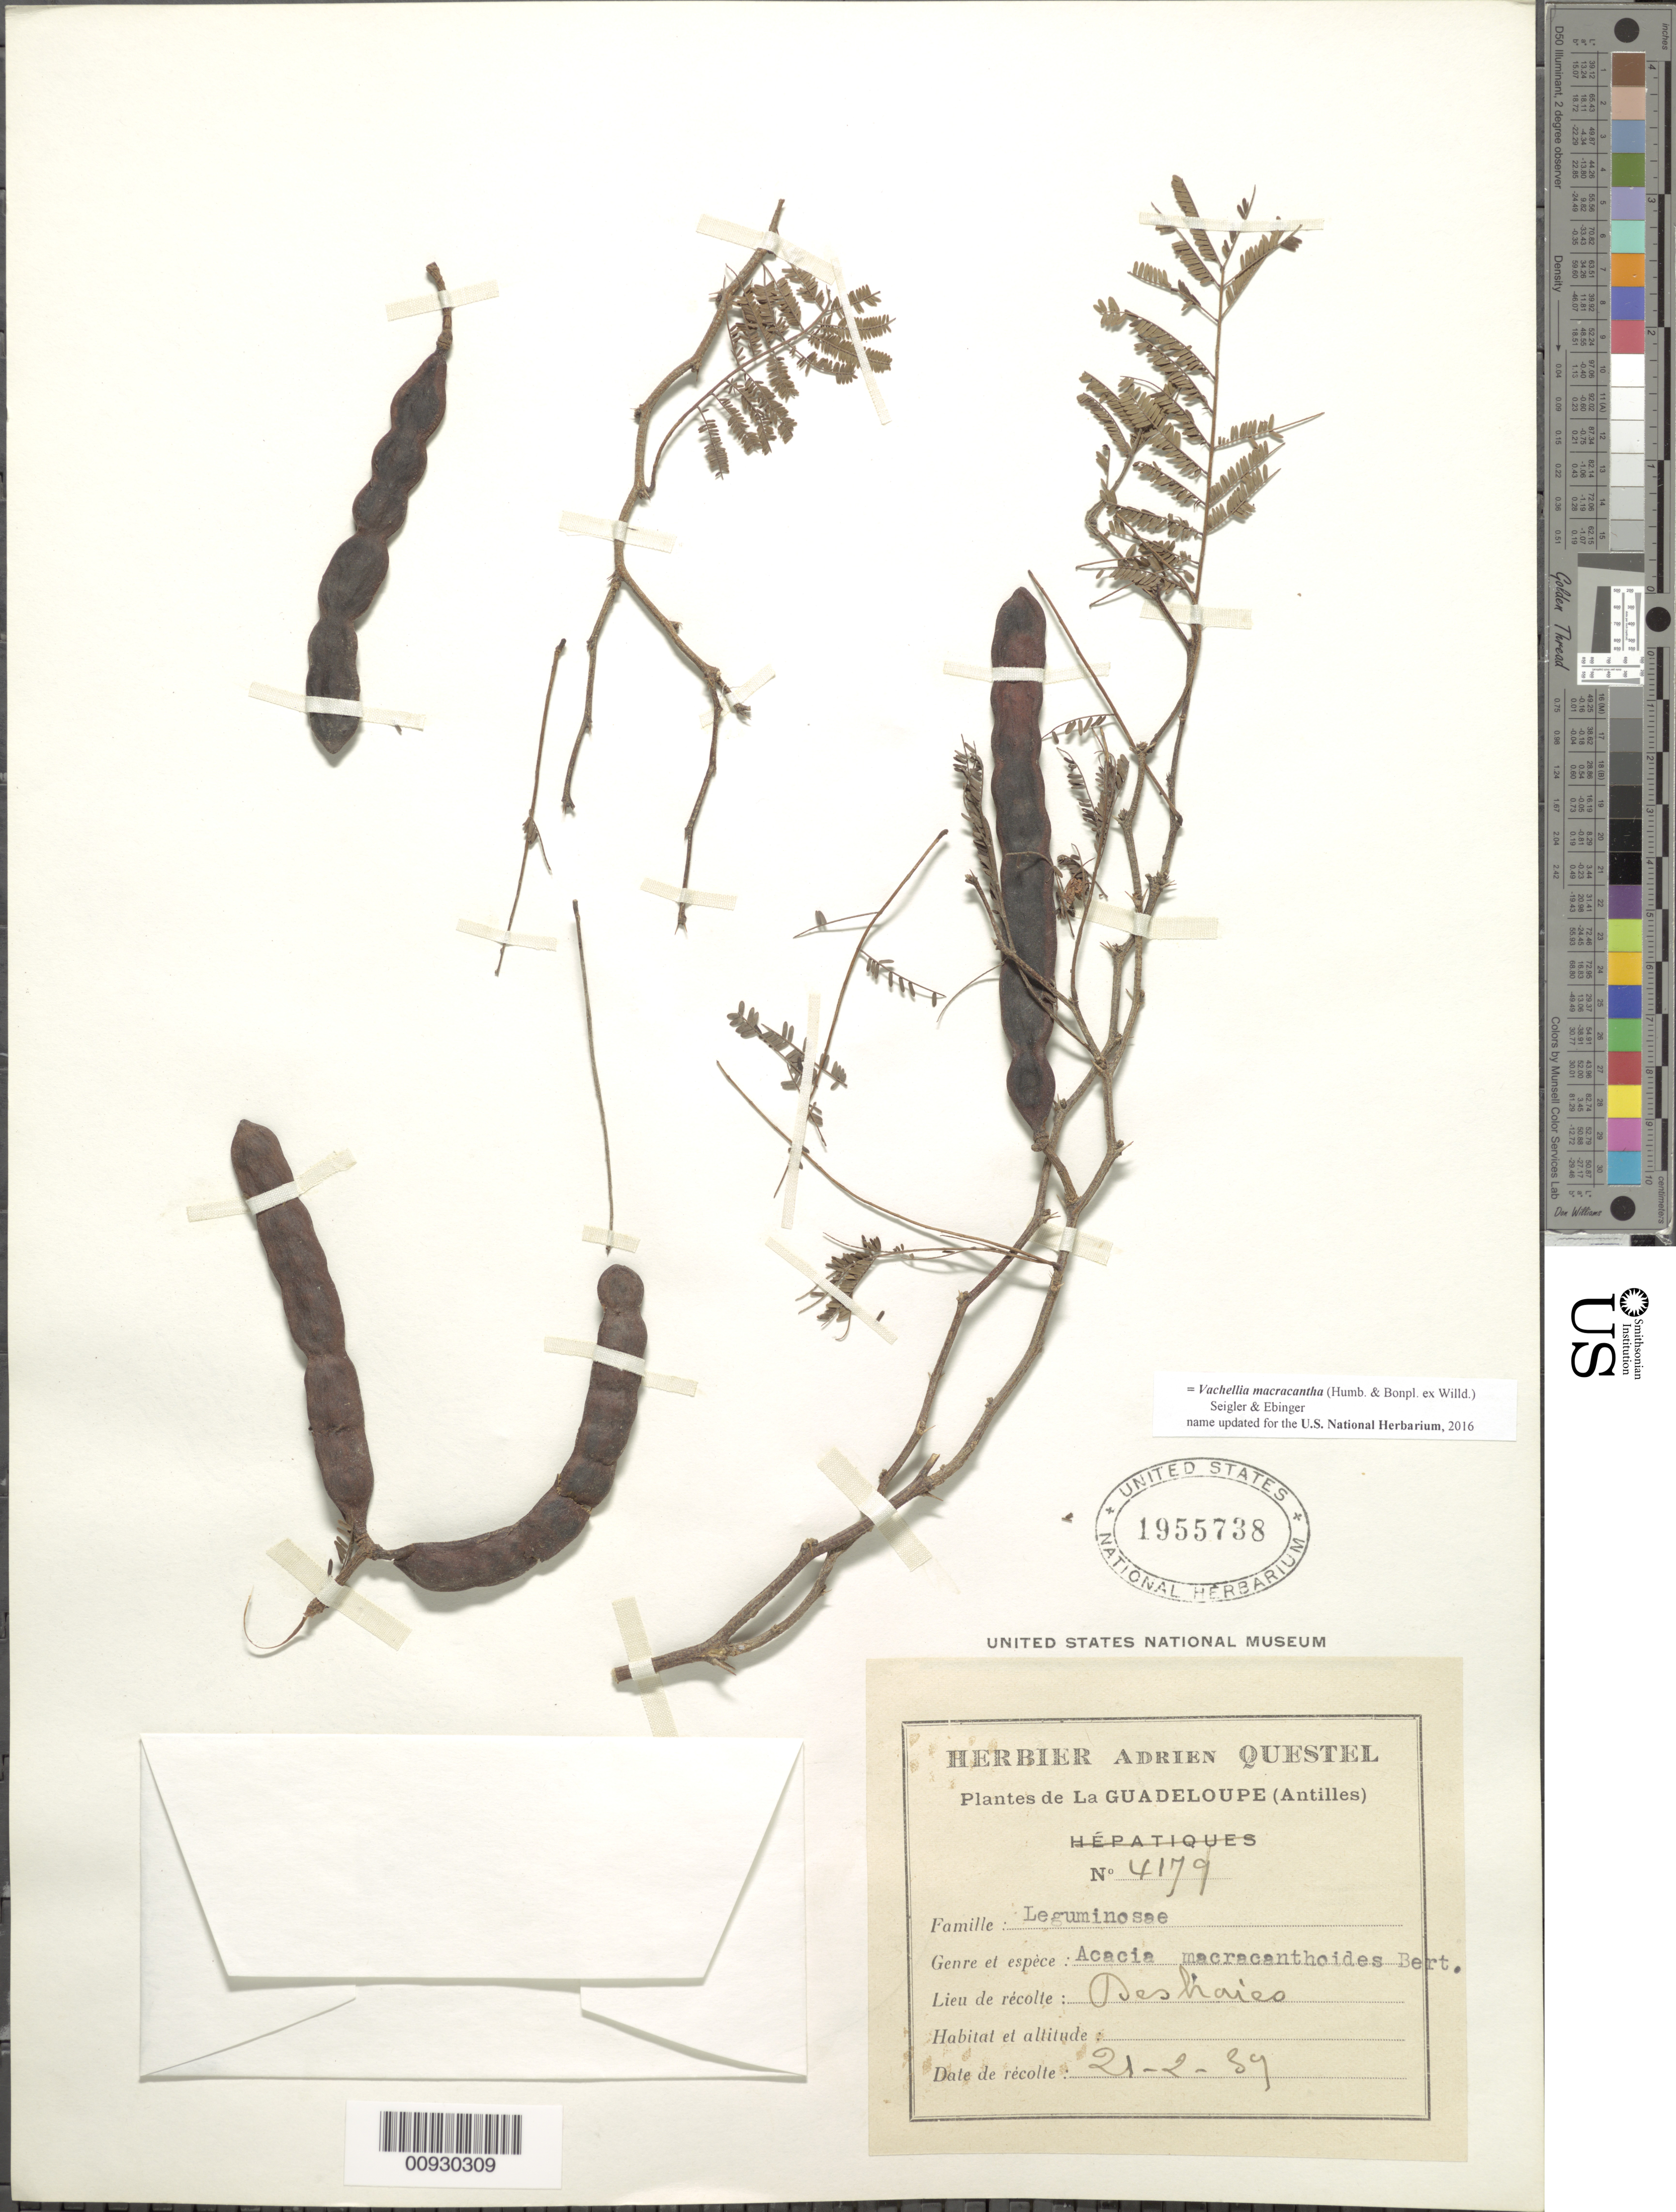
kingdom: Plantae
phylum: Tracheophyta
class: Magnoliopsida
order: Fabales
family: Fabaceae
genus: Vachellia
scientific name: Vachellia macracantha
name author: (Humb. & Bonpl. ex Willd.) Seigler & Ebinger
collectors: A. Questel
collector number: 4179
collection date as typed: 21 Feb 1939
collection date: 1939-02-21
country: Guadeloupe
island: Basse Terre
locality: Deshaies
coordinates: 0 N, 0 E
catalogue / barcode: US 1955738